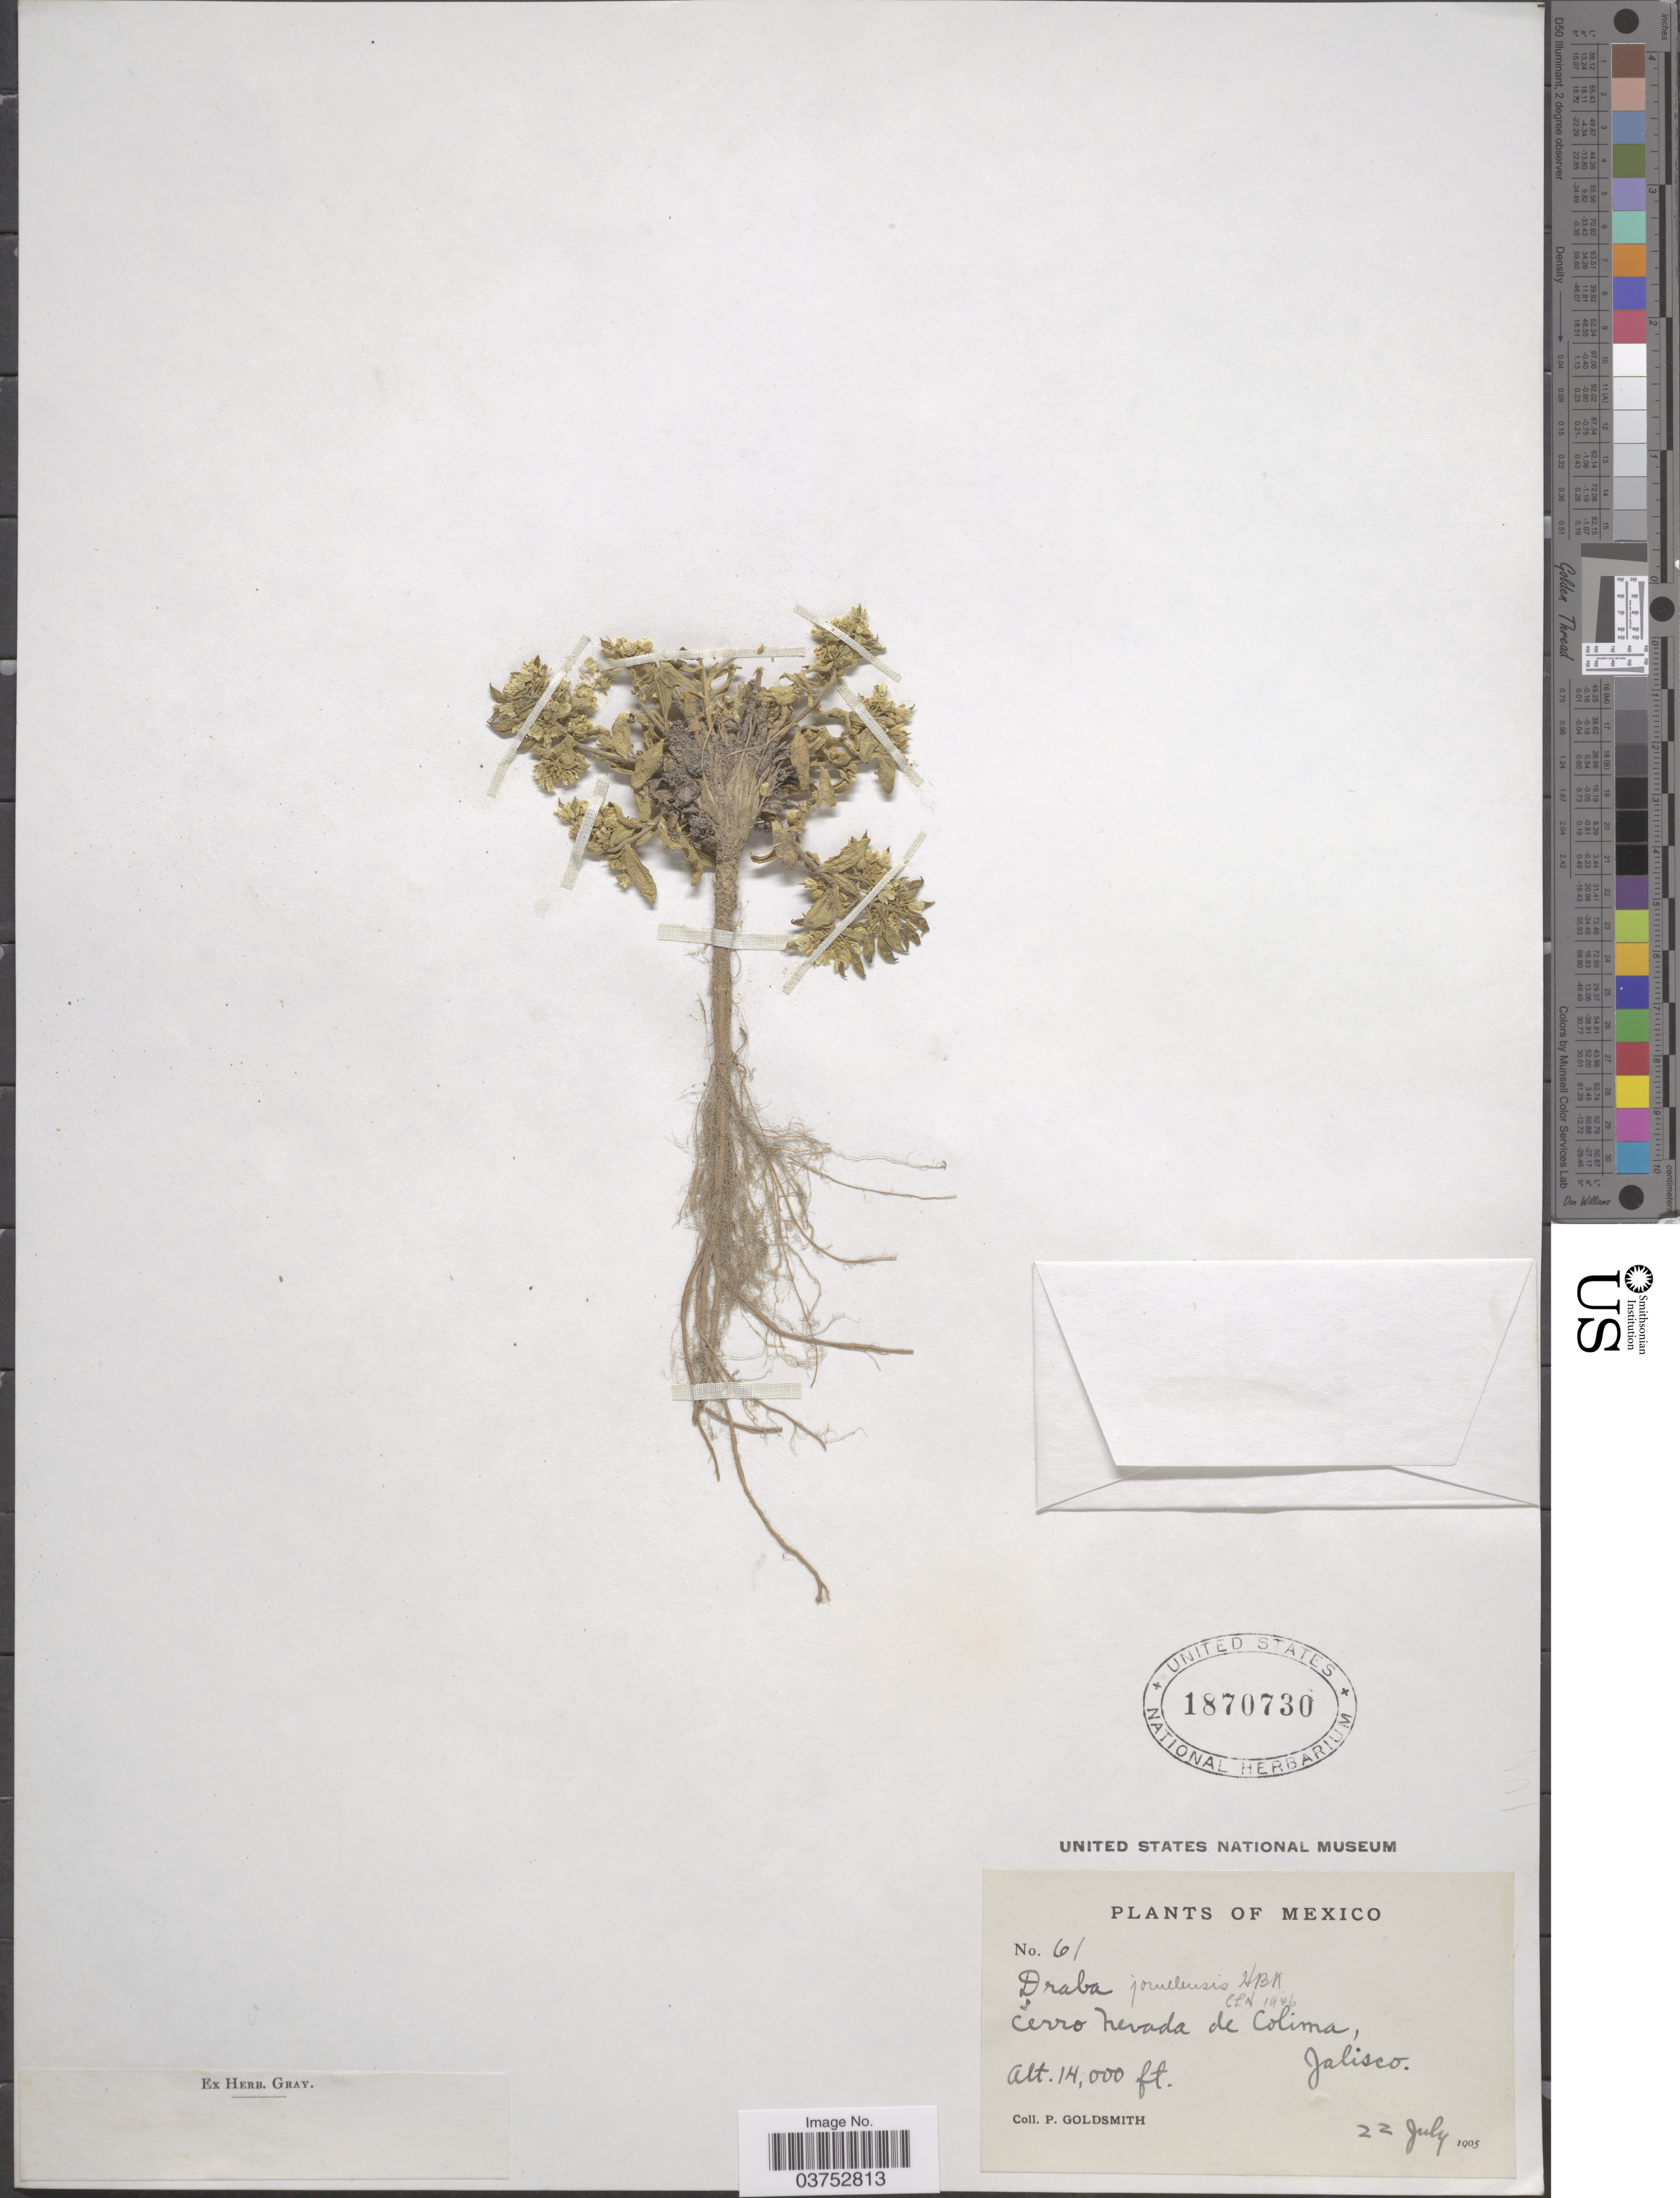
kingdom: Plantae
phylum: Tracheophyta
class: Magnoliopsida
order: Brassicales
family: Brassicaceae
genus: Draba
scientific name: Draba jorullensis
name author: Kunth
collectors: P. Goldsmith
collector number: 61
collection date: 1905-07-22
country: Mexico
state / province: Jalisco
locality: Cerro Nevada de Colima.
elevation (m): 4267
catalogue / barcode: US 1870730